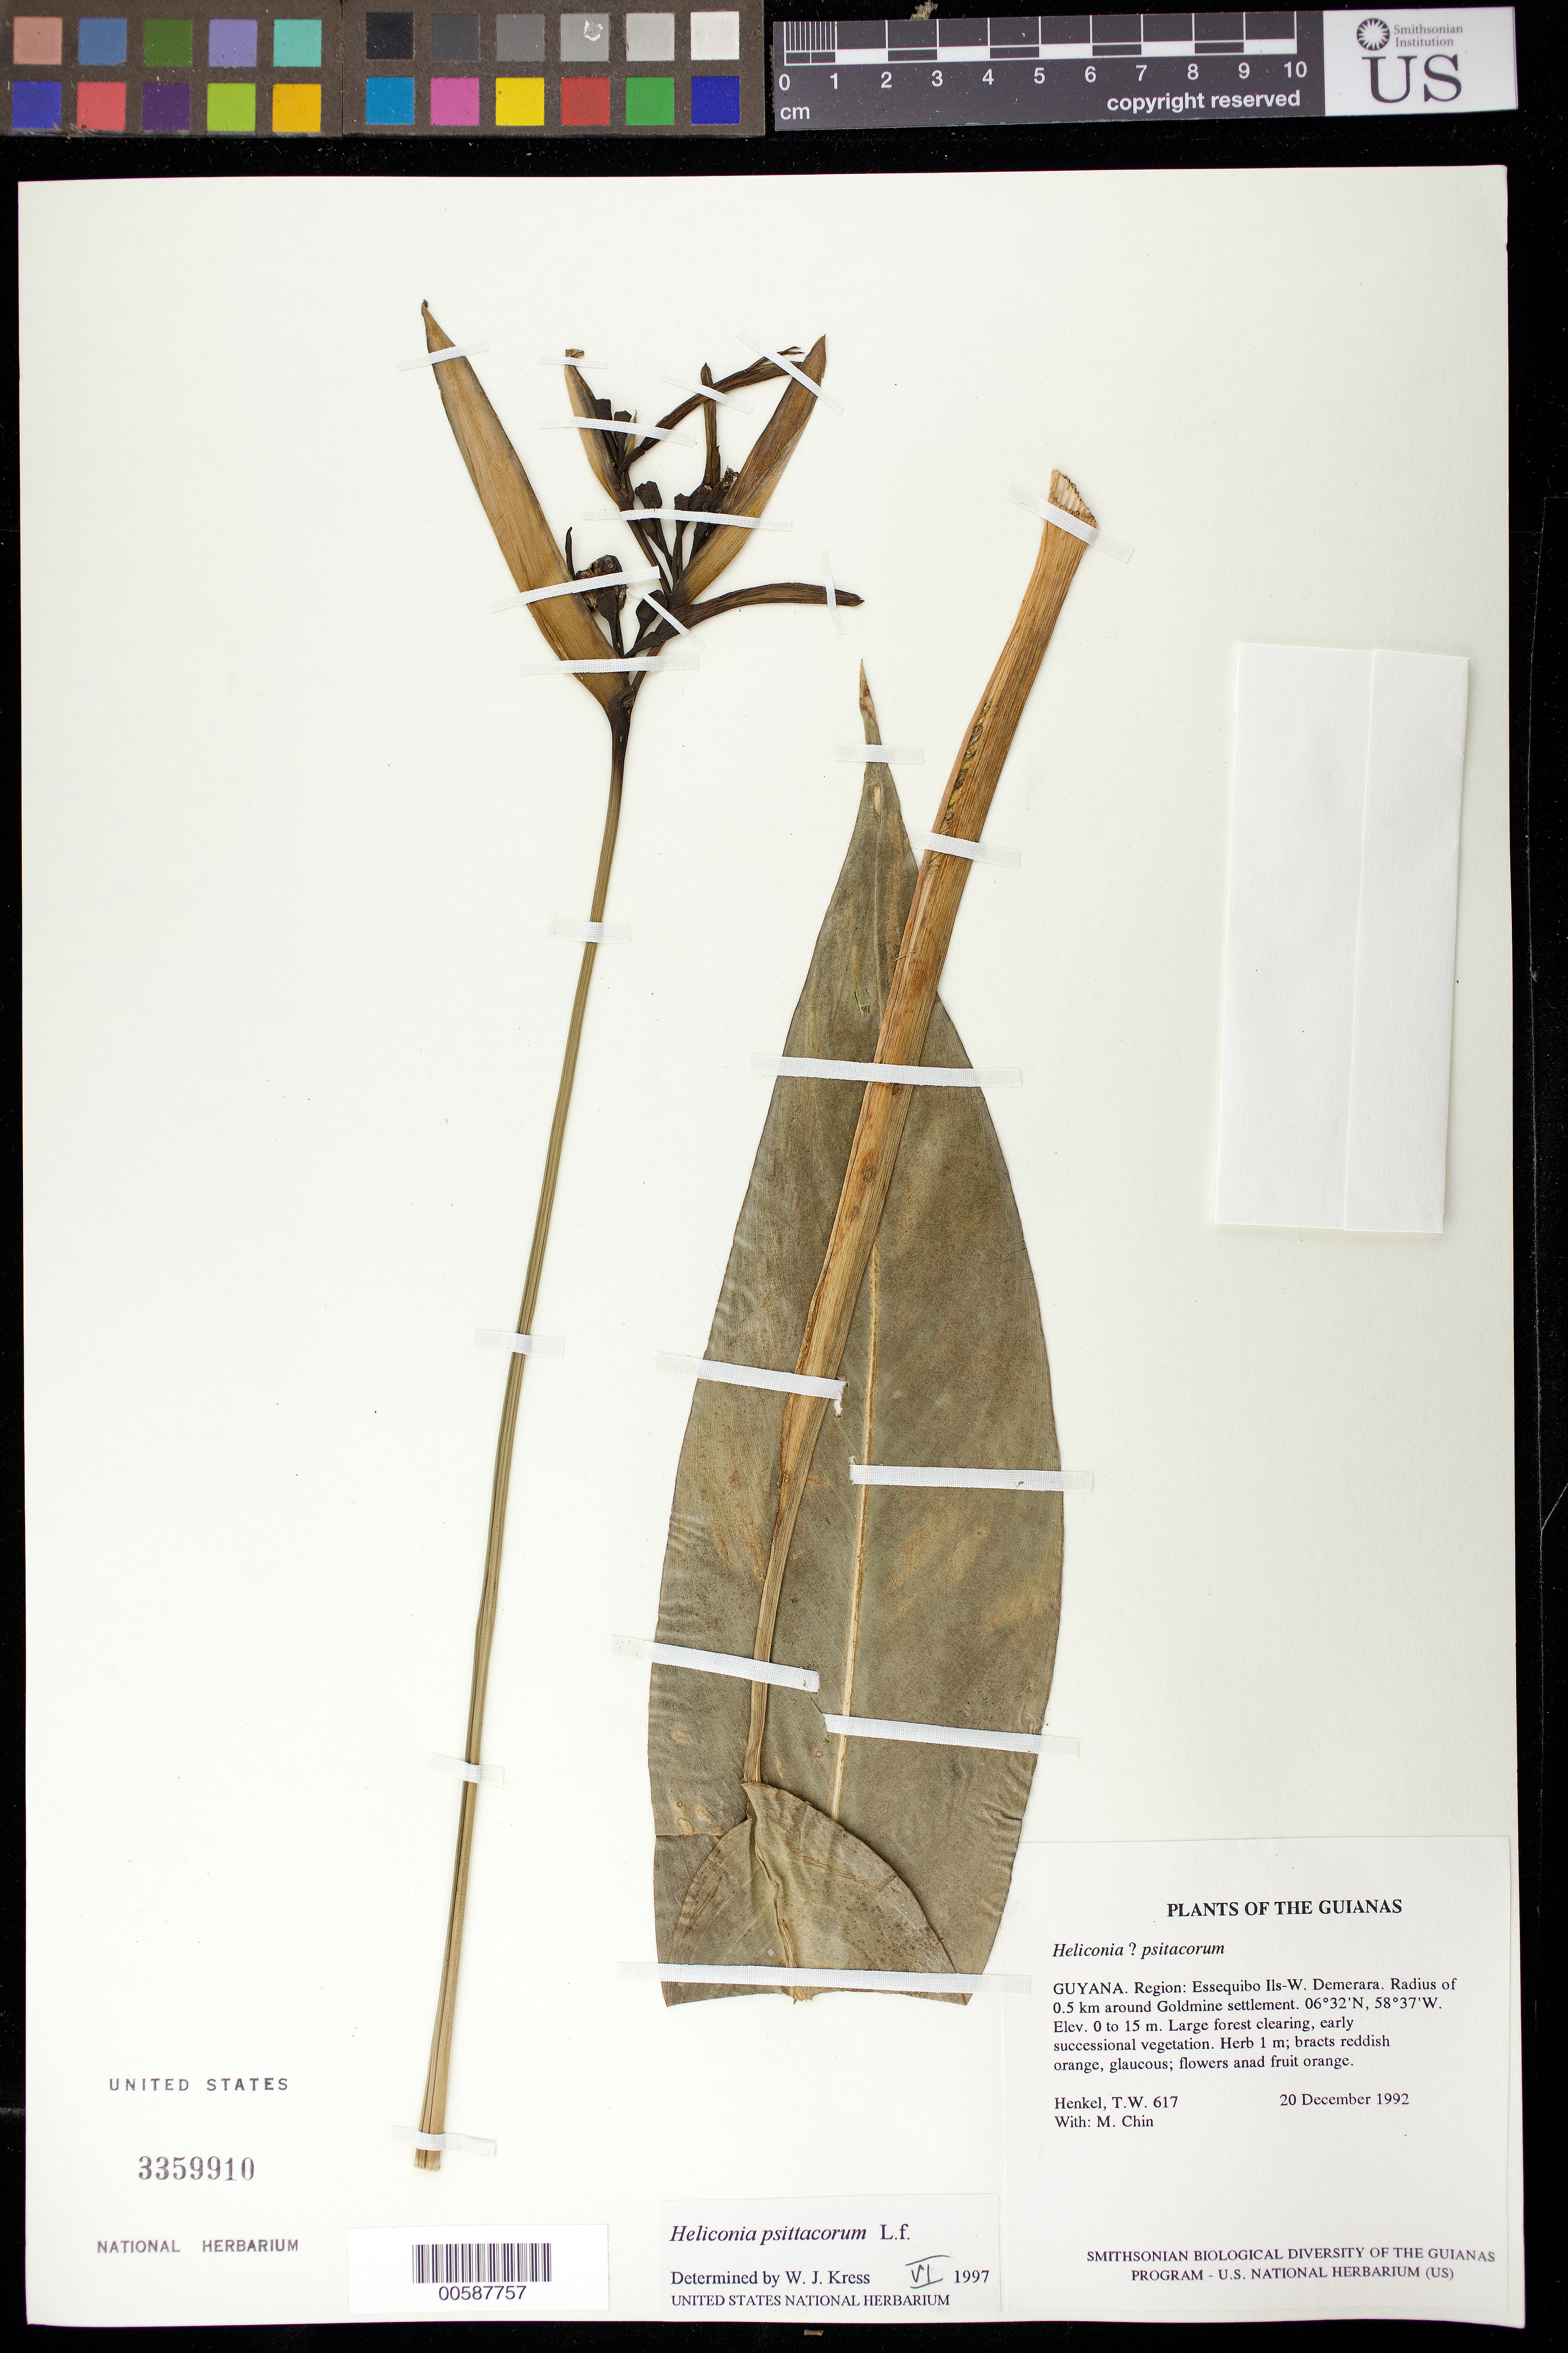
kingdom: Plantae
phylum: Tracheophyta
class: Liliopsida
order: Zingiberales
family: Heliconiaceae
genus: Heliconia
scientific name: Heliconia psittacorum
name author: L. f.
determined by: Kress, W. J., (US), Smithsonian Institution - National Museum of Natural History (UNITED STATES)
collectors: T. Henkel & M. Chin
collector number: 617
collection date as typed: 20 December 1992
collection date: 1992-12-20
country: Guyana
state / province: Essequibo Isl-W. Demerara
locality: Radius of 0.5 km around Goldmine settlement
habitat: Large forest clearing, early successional vegetation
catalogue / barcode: US 3359910